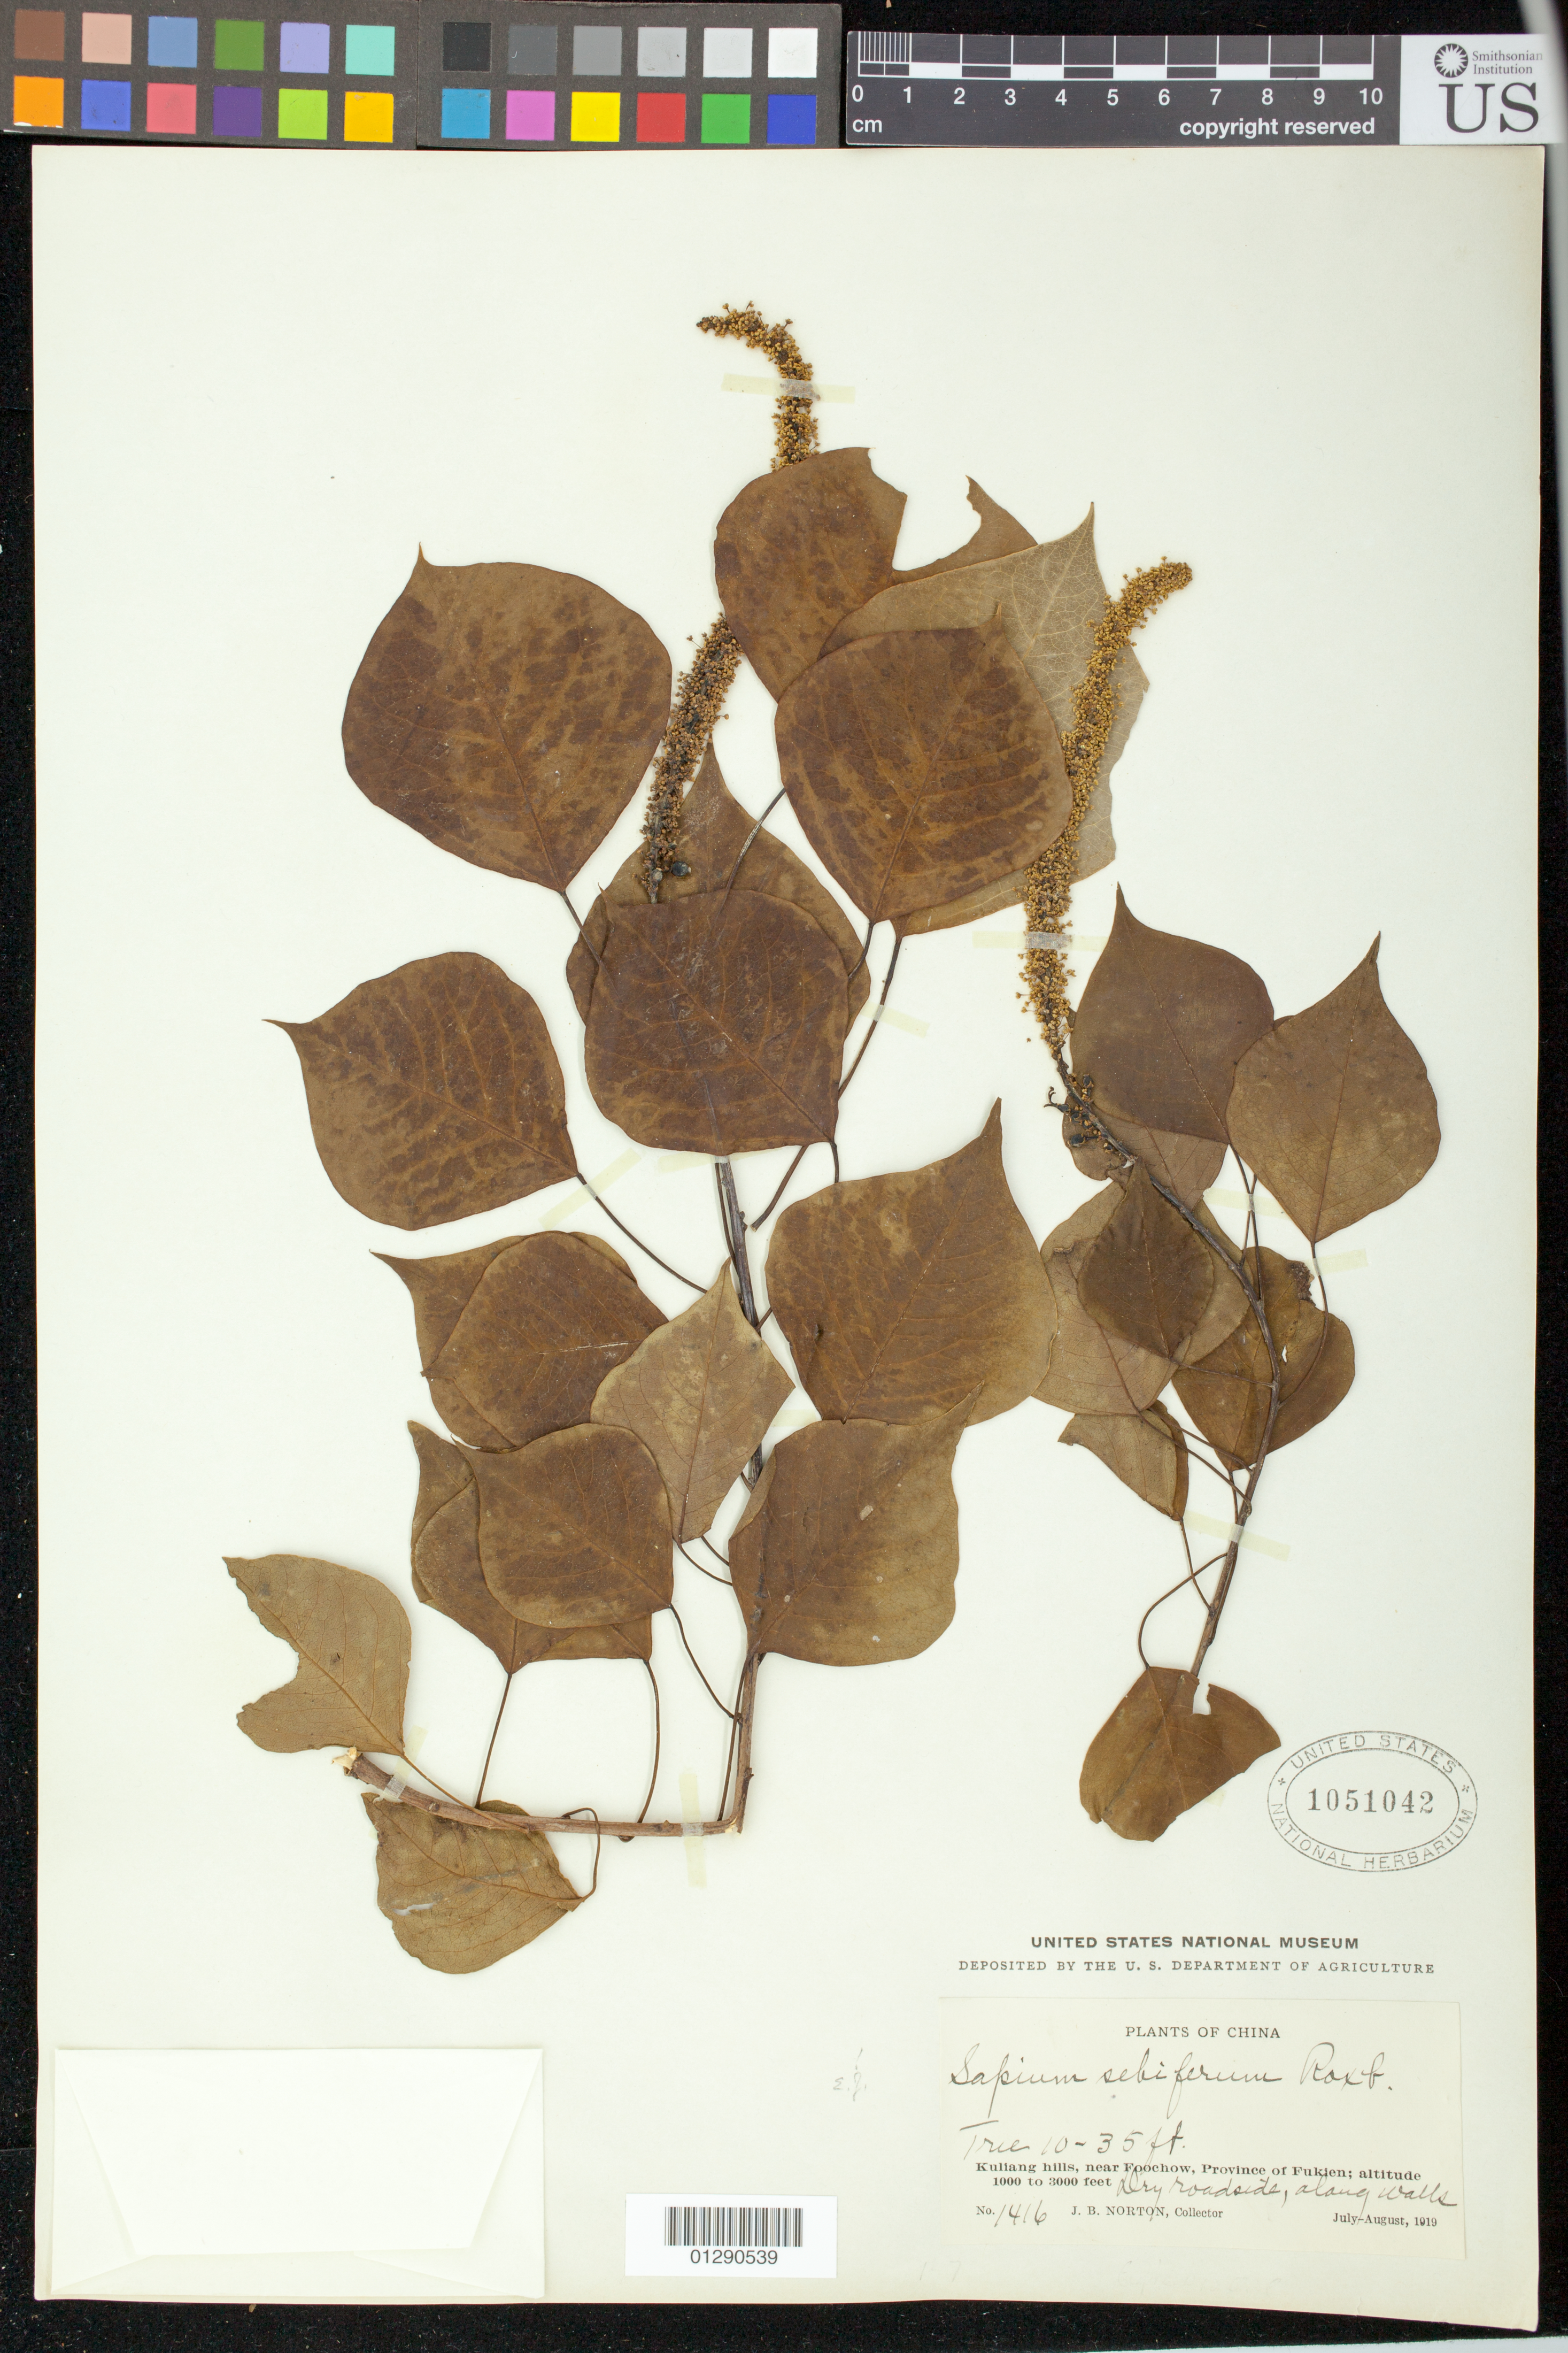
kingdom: Plantae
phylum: Tracheophyta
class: Magnoliopsida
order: Malpighiales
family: Euphorbiaceae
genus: Sapium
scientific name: Sapium sebiferum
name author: (L.) Roxb.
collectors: J. Norton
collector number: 1416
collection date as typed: Jul-Aug 1919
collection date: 1919-07/1919-08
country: China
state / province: Fujian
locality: Kuliang hills, near Foochow.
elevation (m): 305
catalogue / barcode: US 1051042